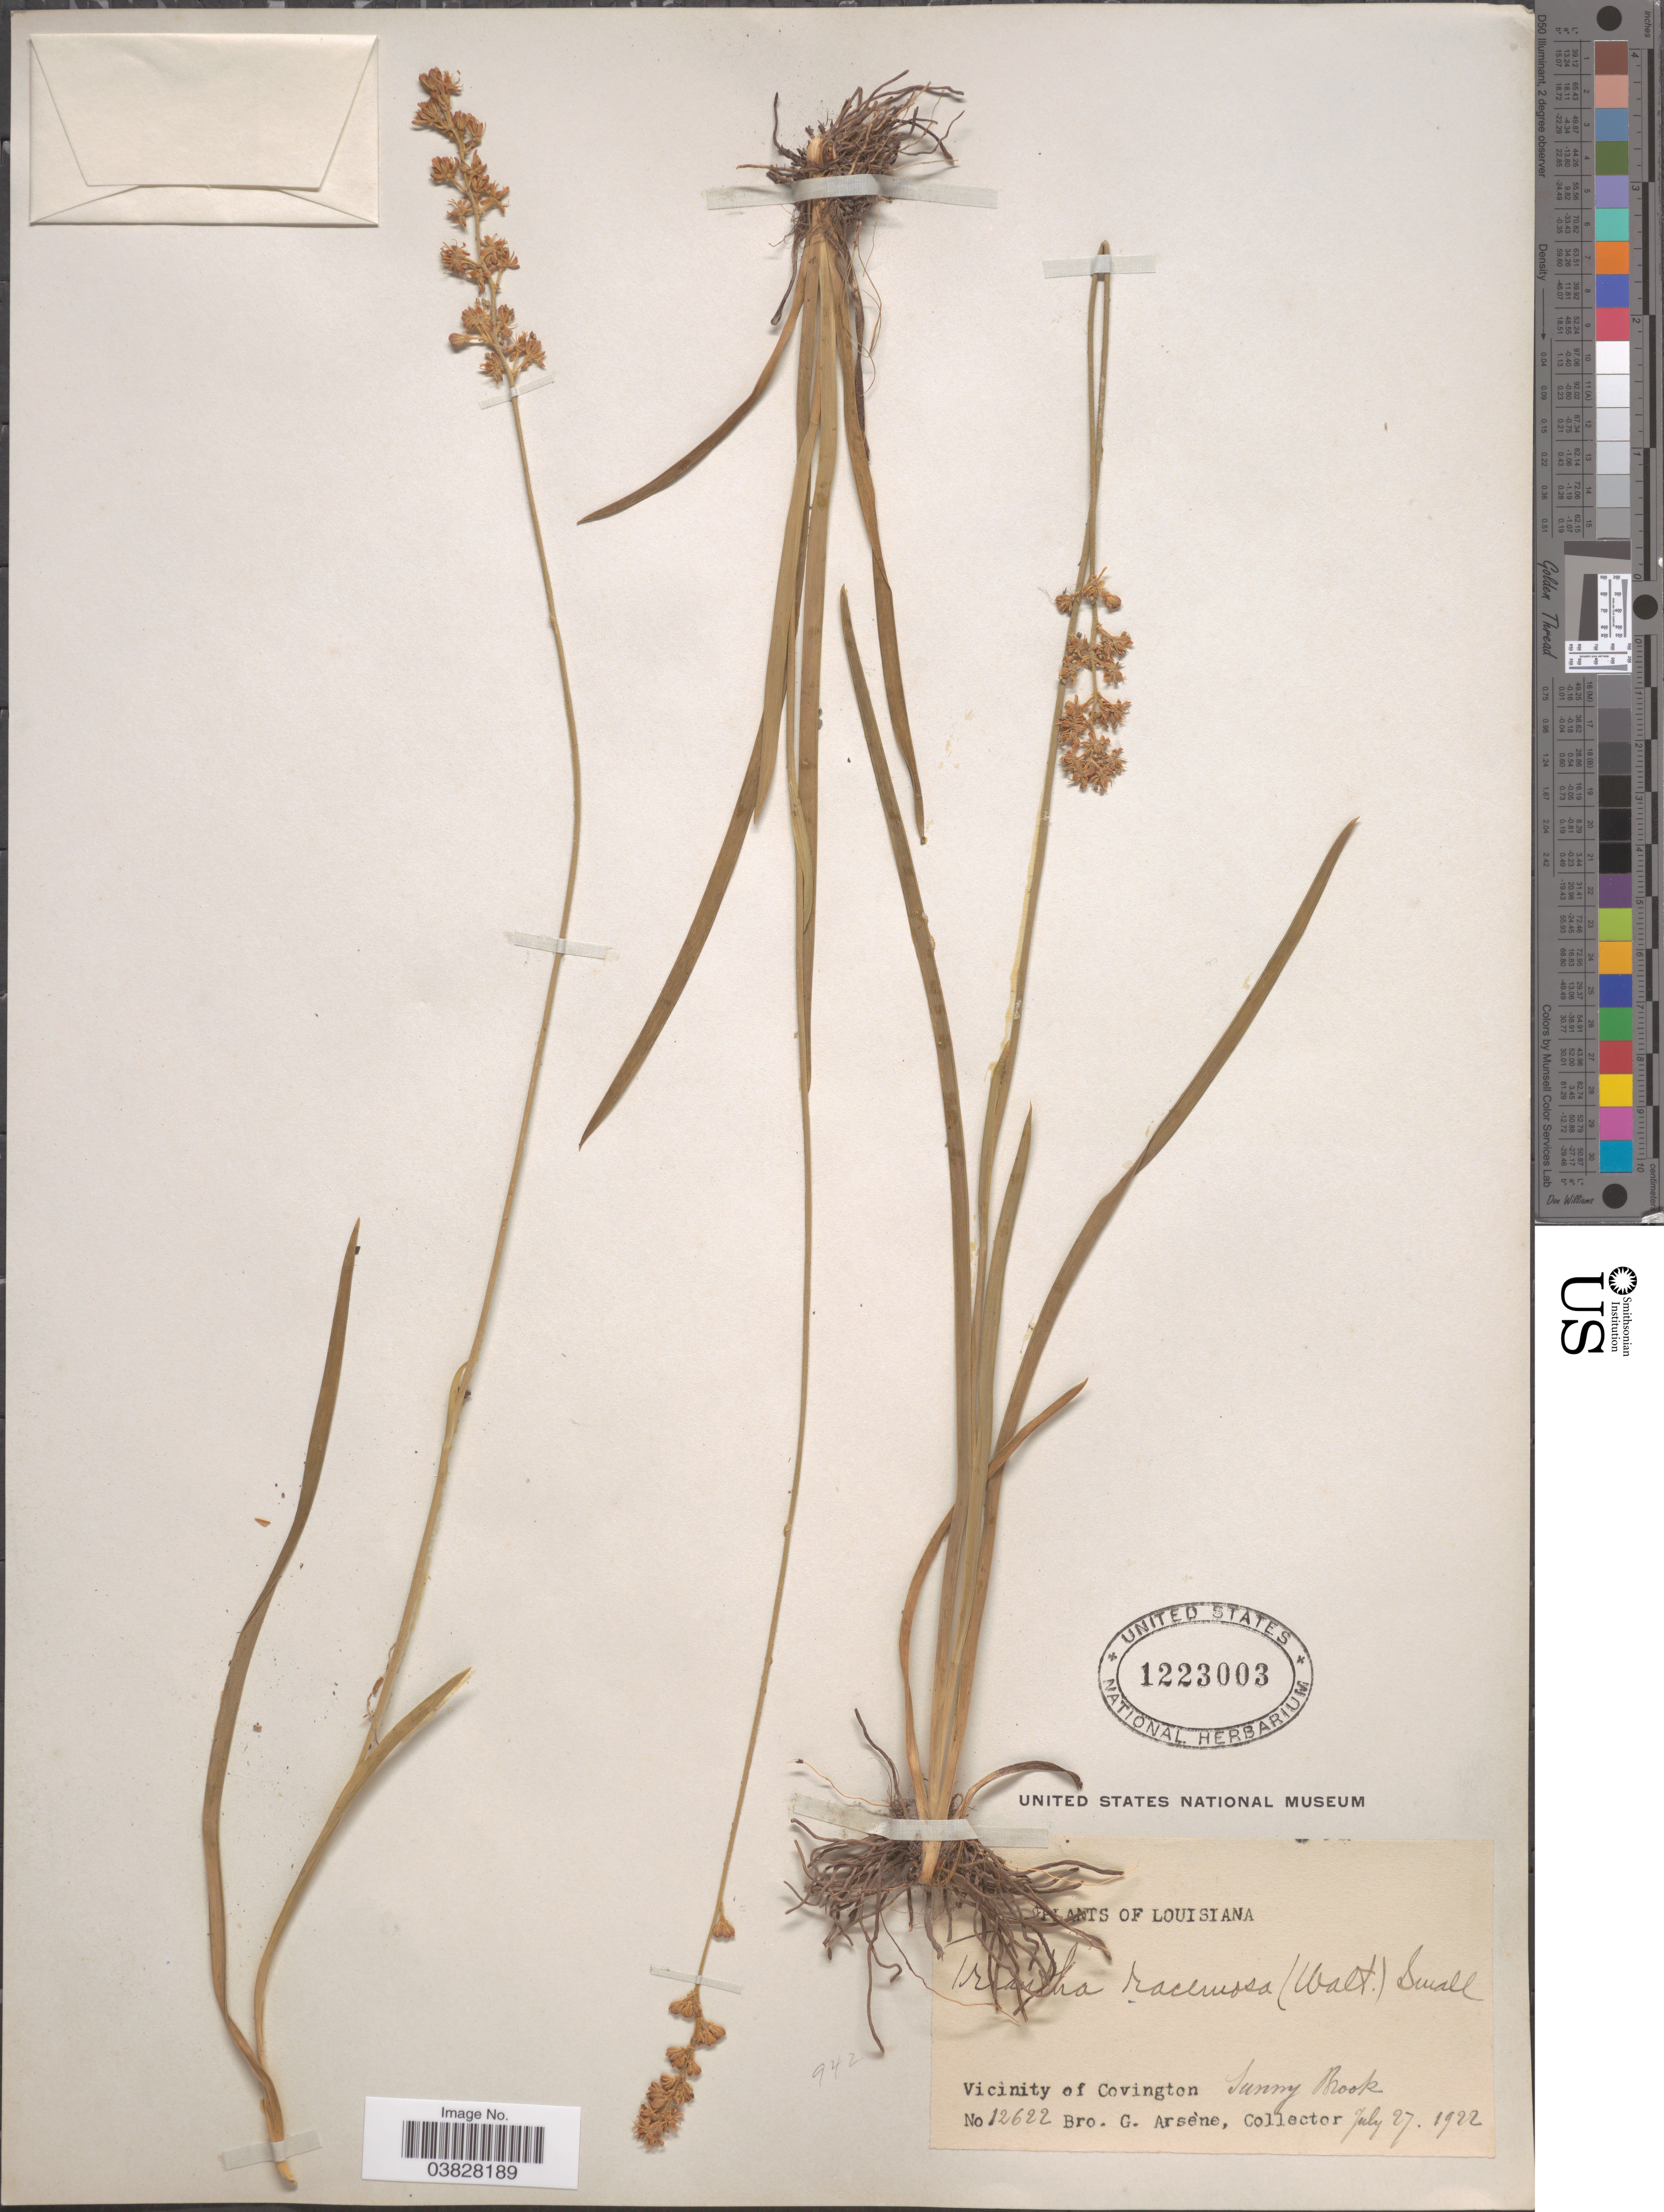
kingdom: Plantae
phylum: Tracheophyta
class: Liliopsida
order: Alismatales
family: Tofieldiaceae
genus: Triantha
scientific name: Triantha racemosa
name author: (Walter) Small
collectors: Bro. G. Arsène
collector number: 12622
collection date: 1922-07-27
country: United States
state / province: Louisiana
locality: Vicinity of Covington, Sunny Brook.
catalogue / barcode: US 1223003